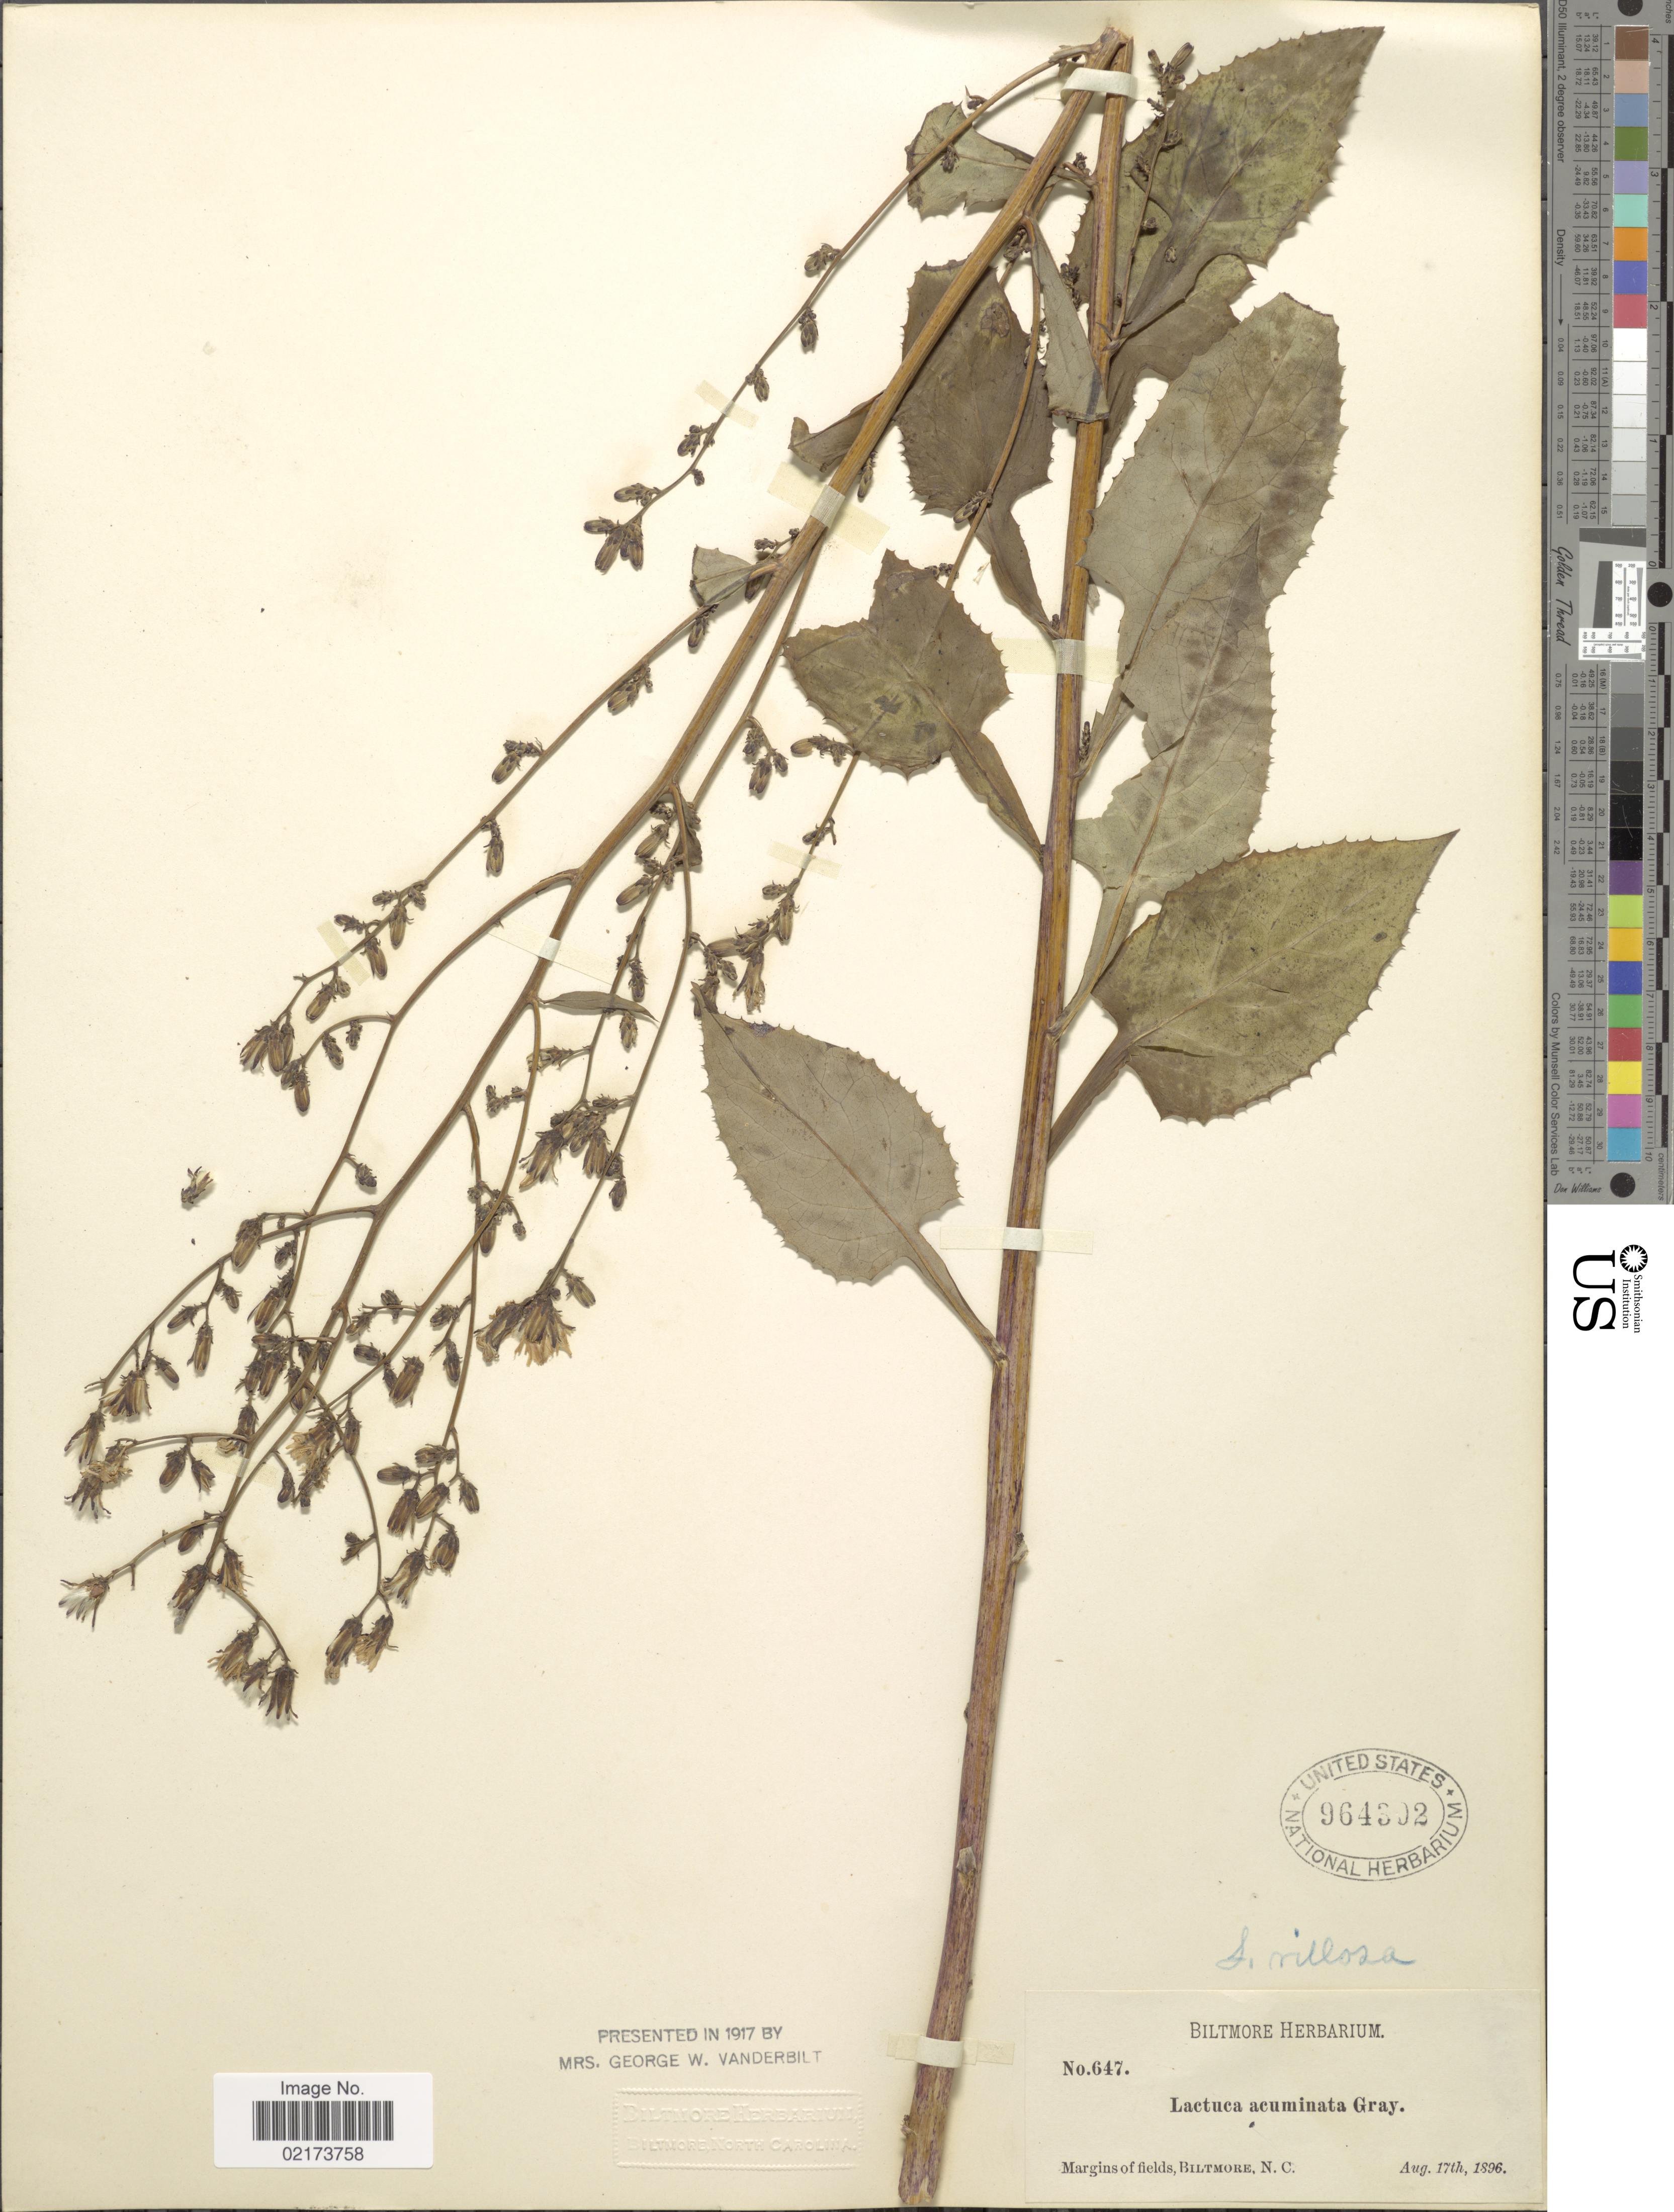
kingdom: Plantae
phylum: Tracheophyta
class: Magnoliopsida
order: Asterales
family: Asteraceae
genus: Lactuca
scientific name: Lactuca floridana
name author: (L.) Gaertn.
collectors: ex herb. Biltmore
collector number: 647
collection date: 1896-08-17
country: United States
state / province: North Carolina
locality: Biltmore, N. C.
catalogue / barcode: US 964302